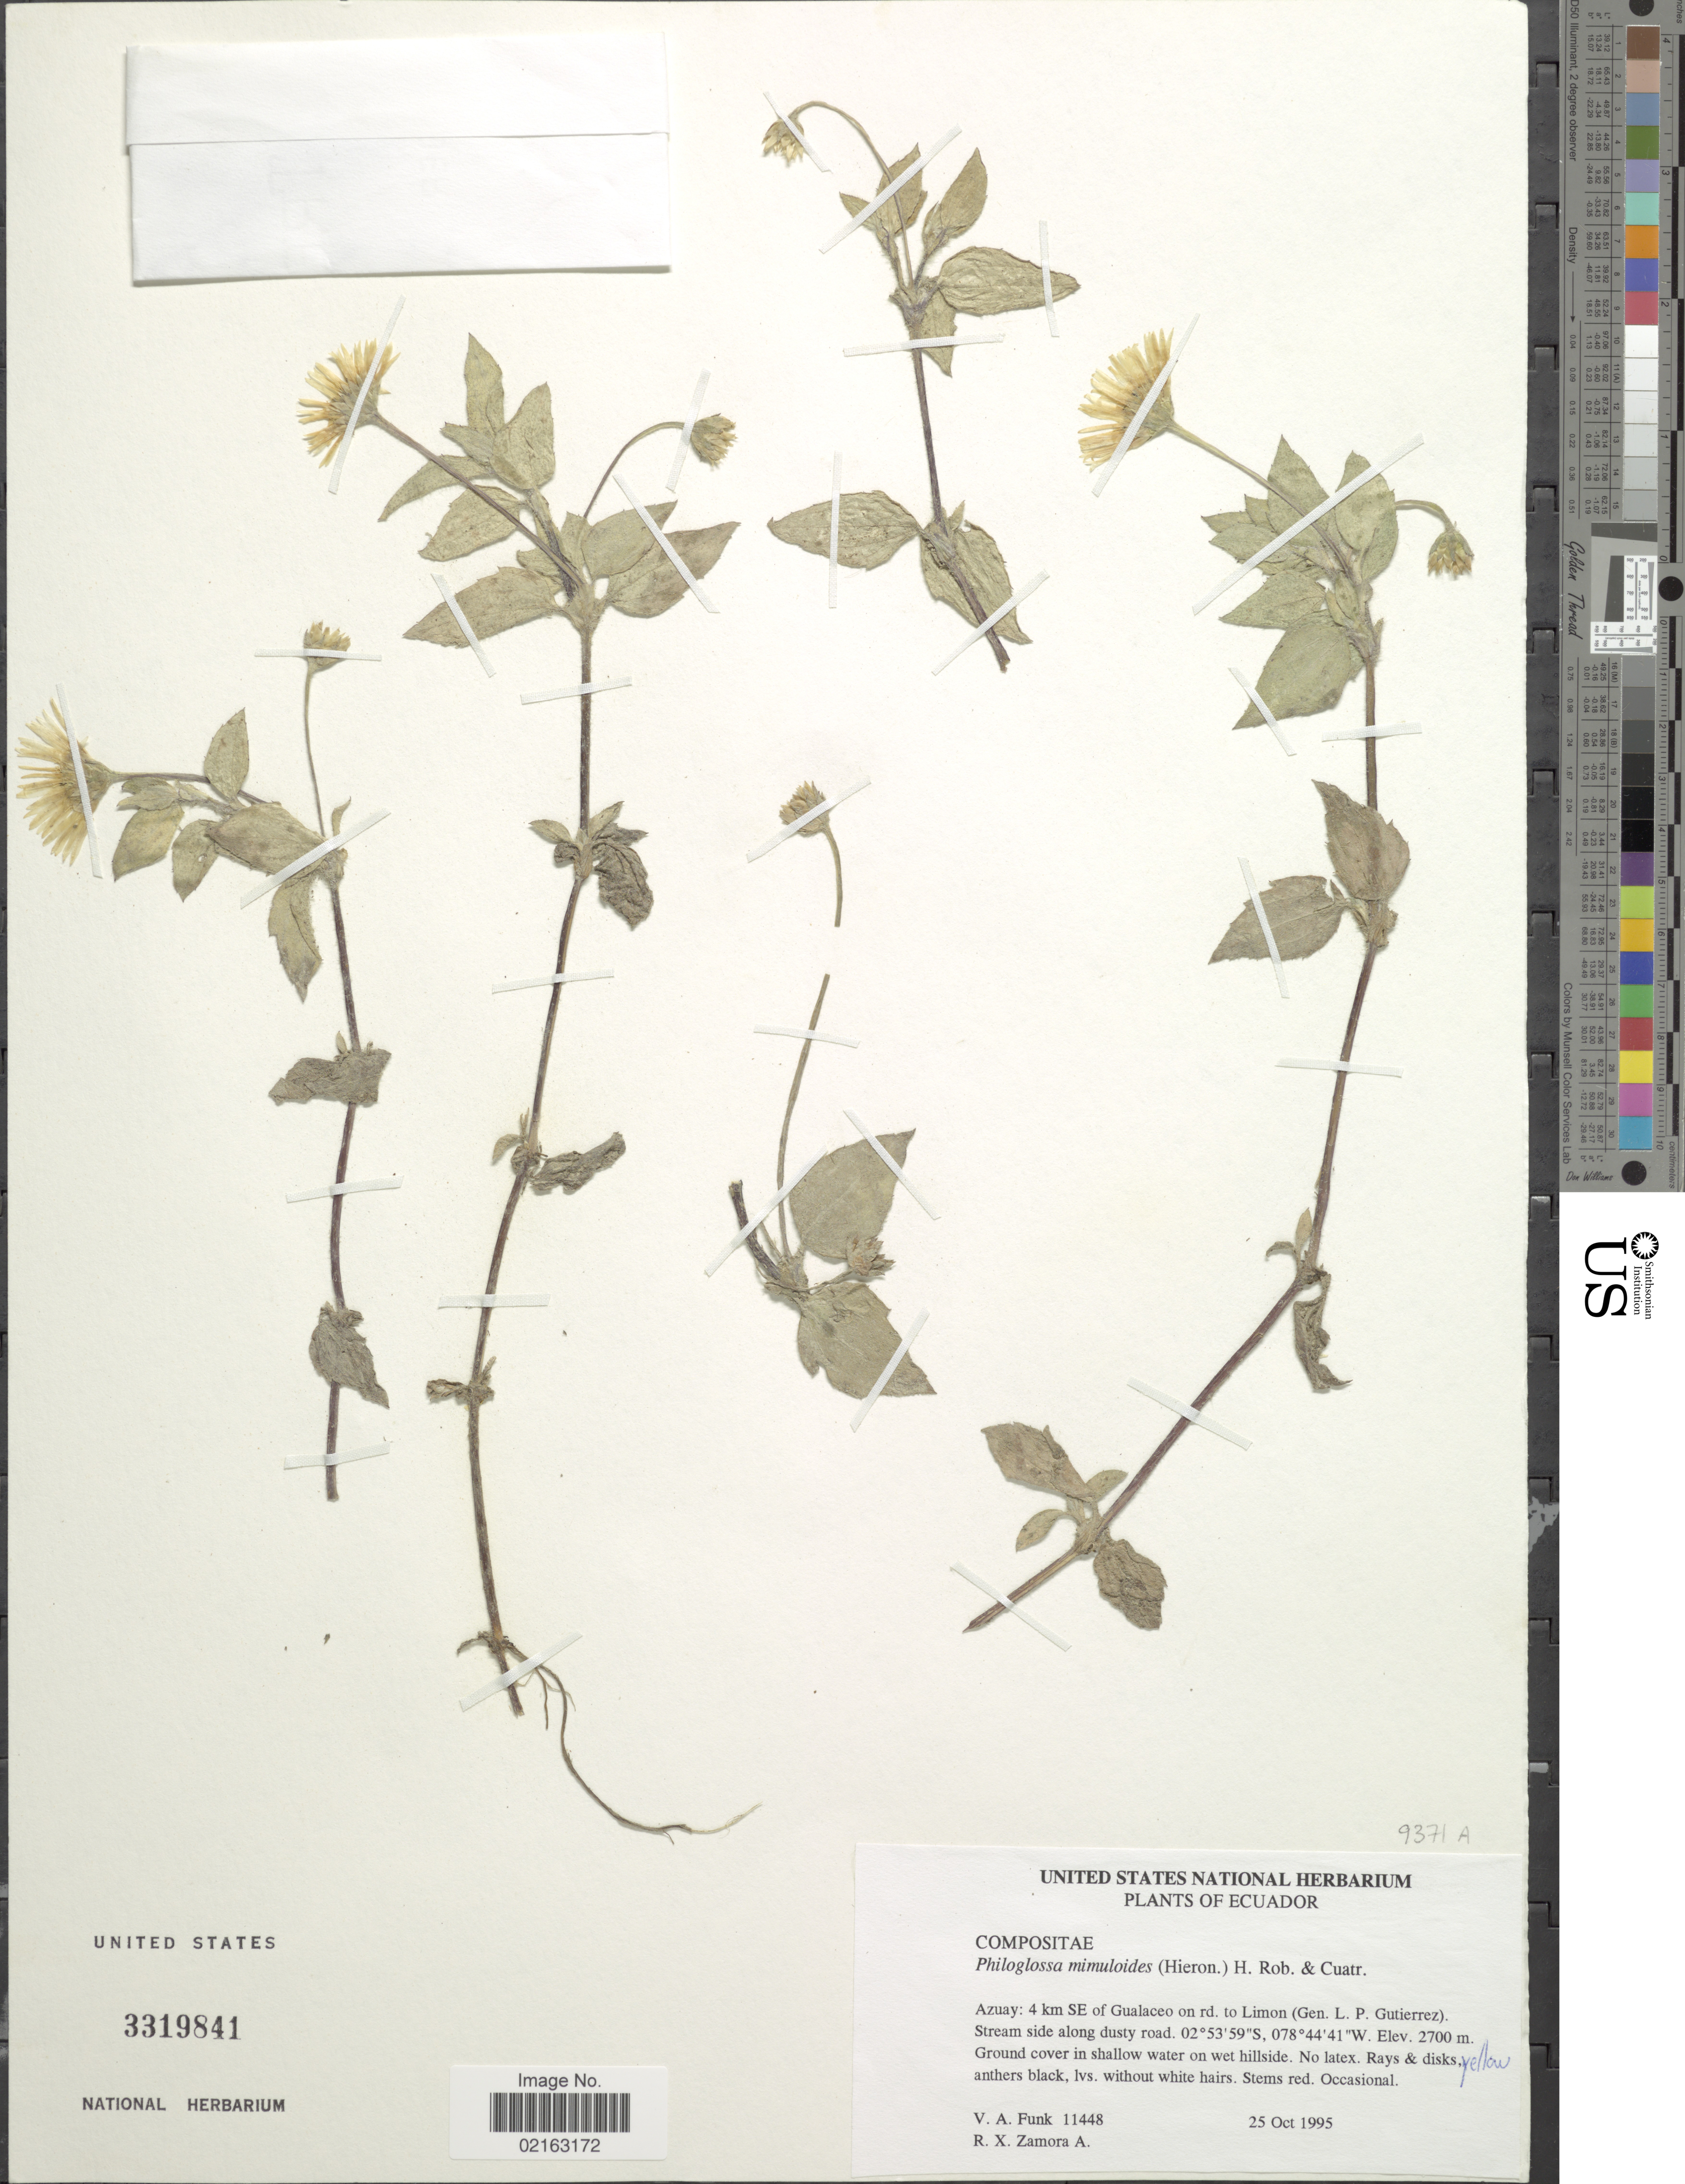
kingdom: Plantae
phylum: Tracheophyta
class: Magnoliopsida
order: Asterales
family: Asteraceae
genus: Philoglossa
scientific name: Philoglossa mimuloides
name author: (Hieron.) H. Rob. & Brettell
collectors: V. Funk & R. Zamora A.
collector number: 11448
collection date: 1995-10-25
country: Ecuador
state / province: Azuay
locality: Azuay: 4 km SE of Gualaceo on rd. to Limon (Gen. L.P. Gutierrez)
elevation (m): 2700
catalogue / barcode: US 3319841